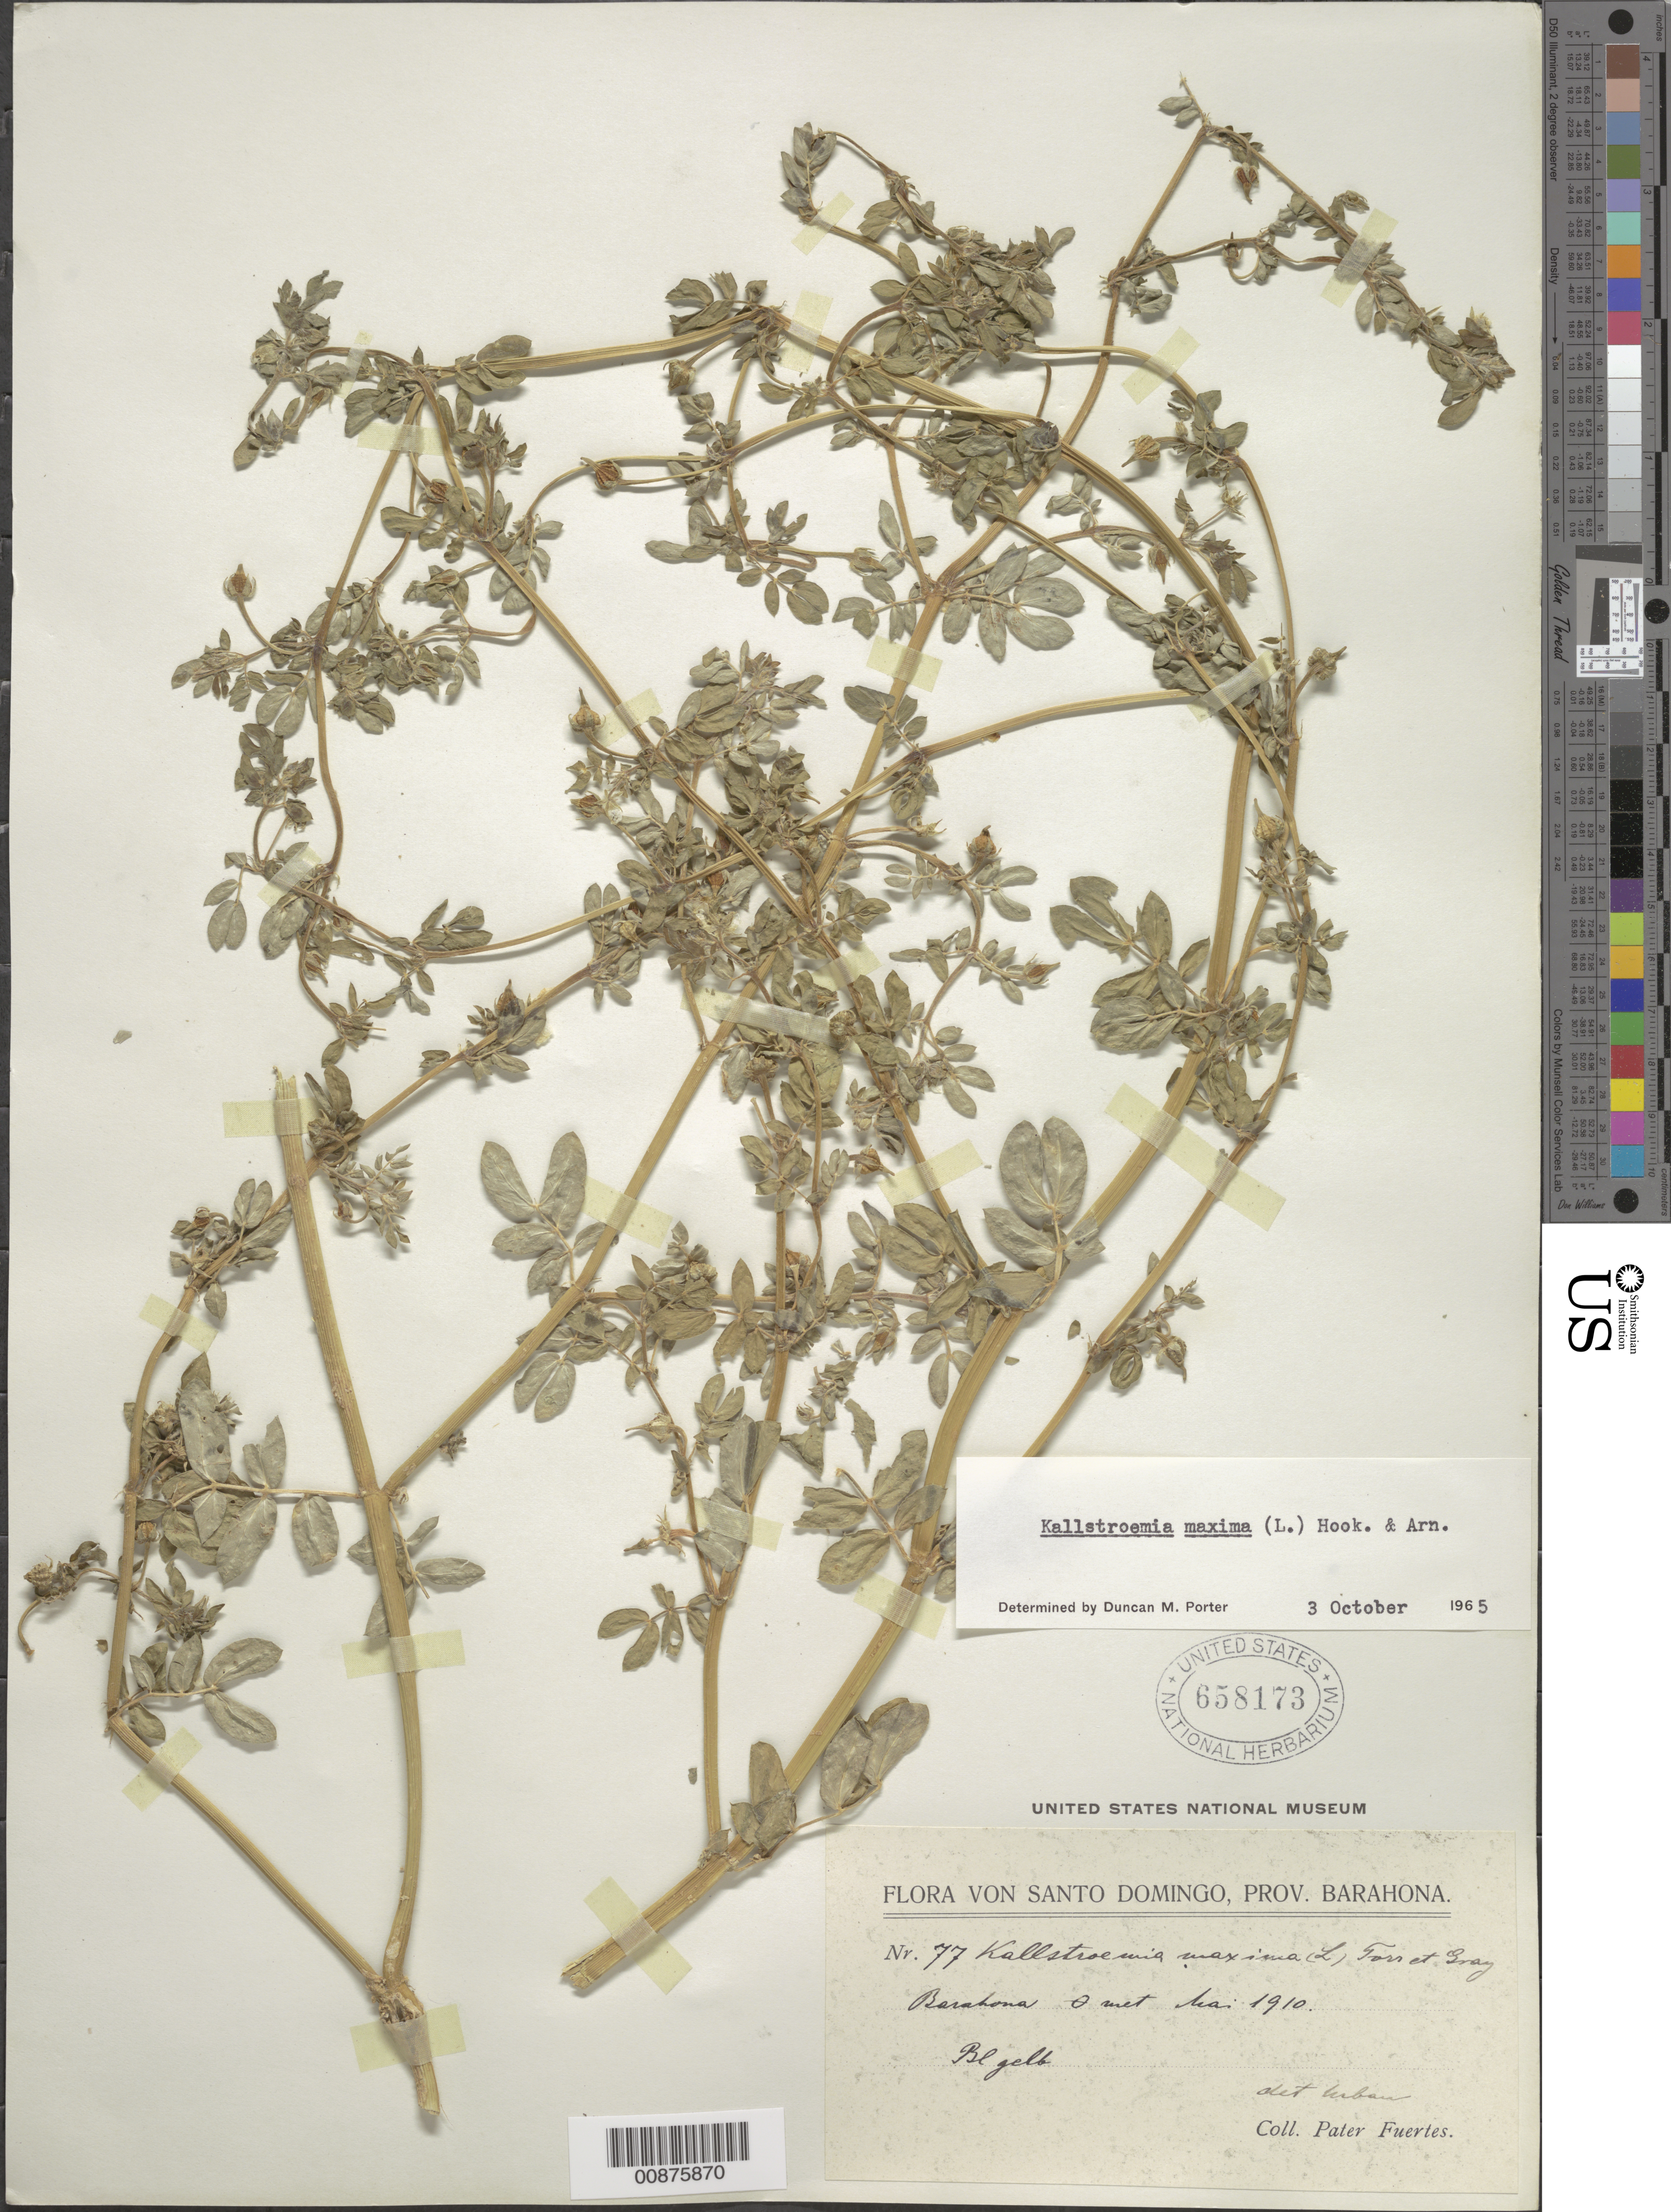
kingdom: Plantae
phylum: Tracheophyta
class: Magnoliopsida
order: Zygophyllales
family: Zygophyllaceae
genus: Kallstroemia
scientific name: Kallstroemia maxima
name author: (L.) Hook. & Arn.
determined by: Porter, D. M.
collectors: M. D. Fuertes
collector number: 77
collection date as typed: May 1910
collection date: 1910-05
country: Dominican Republic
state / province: Barahona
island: Hispaniola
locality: Barahona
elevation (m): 0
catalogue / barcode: US 658173